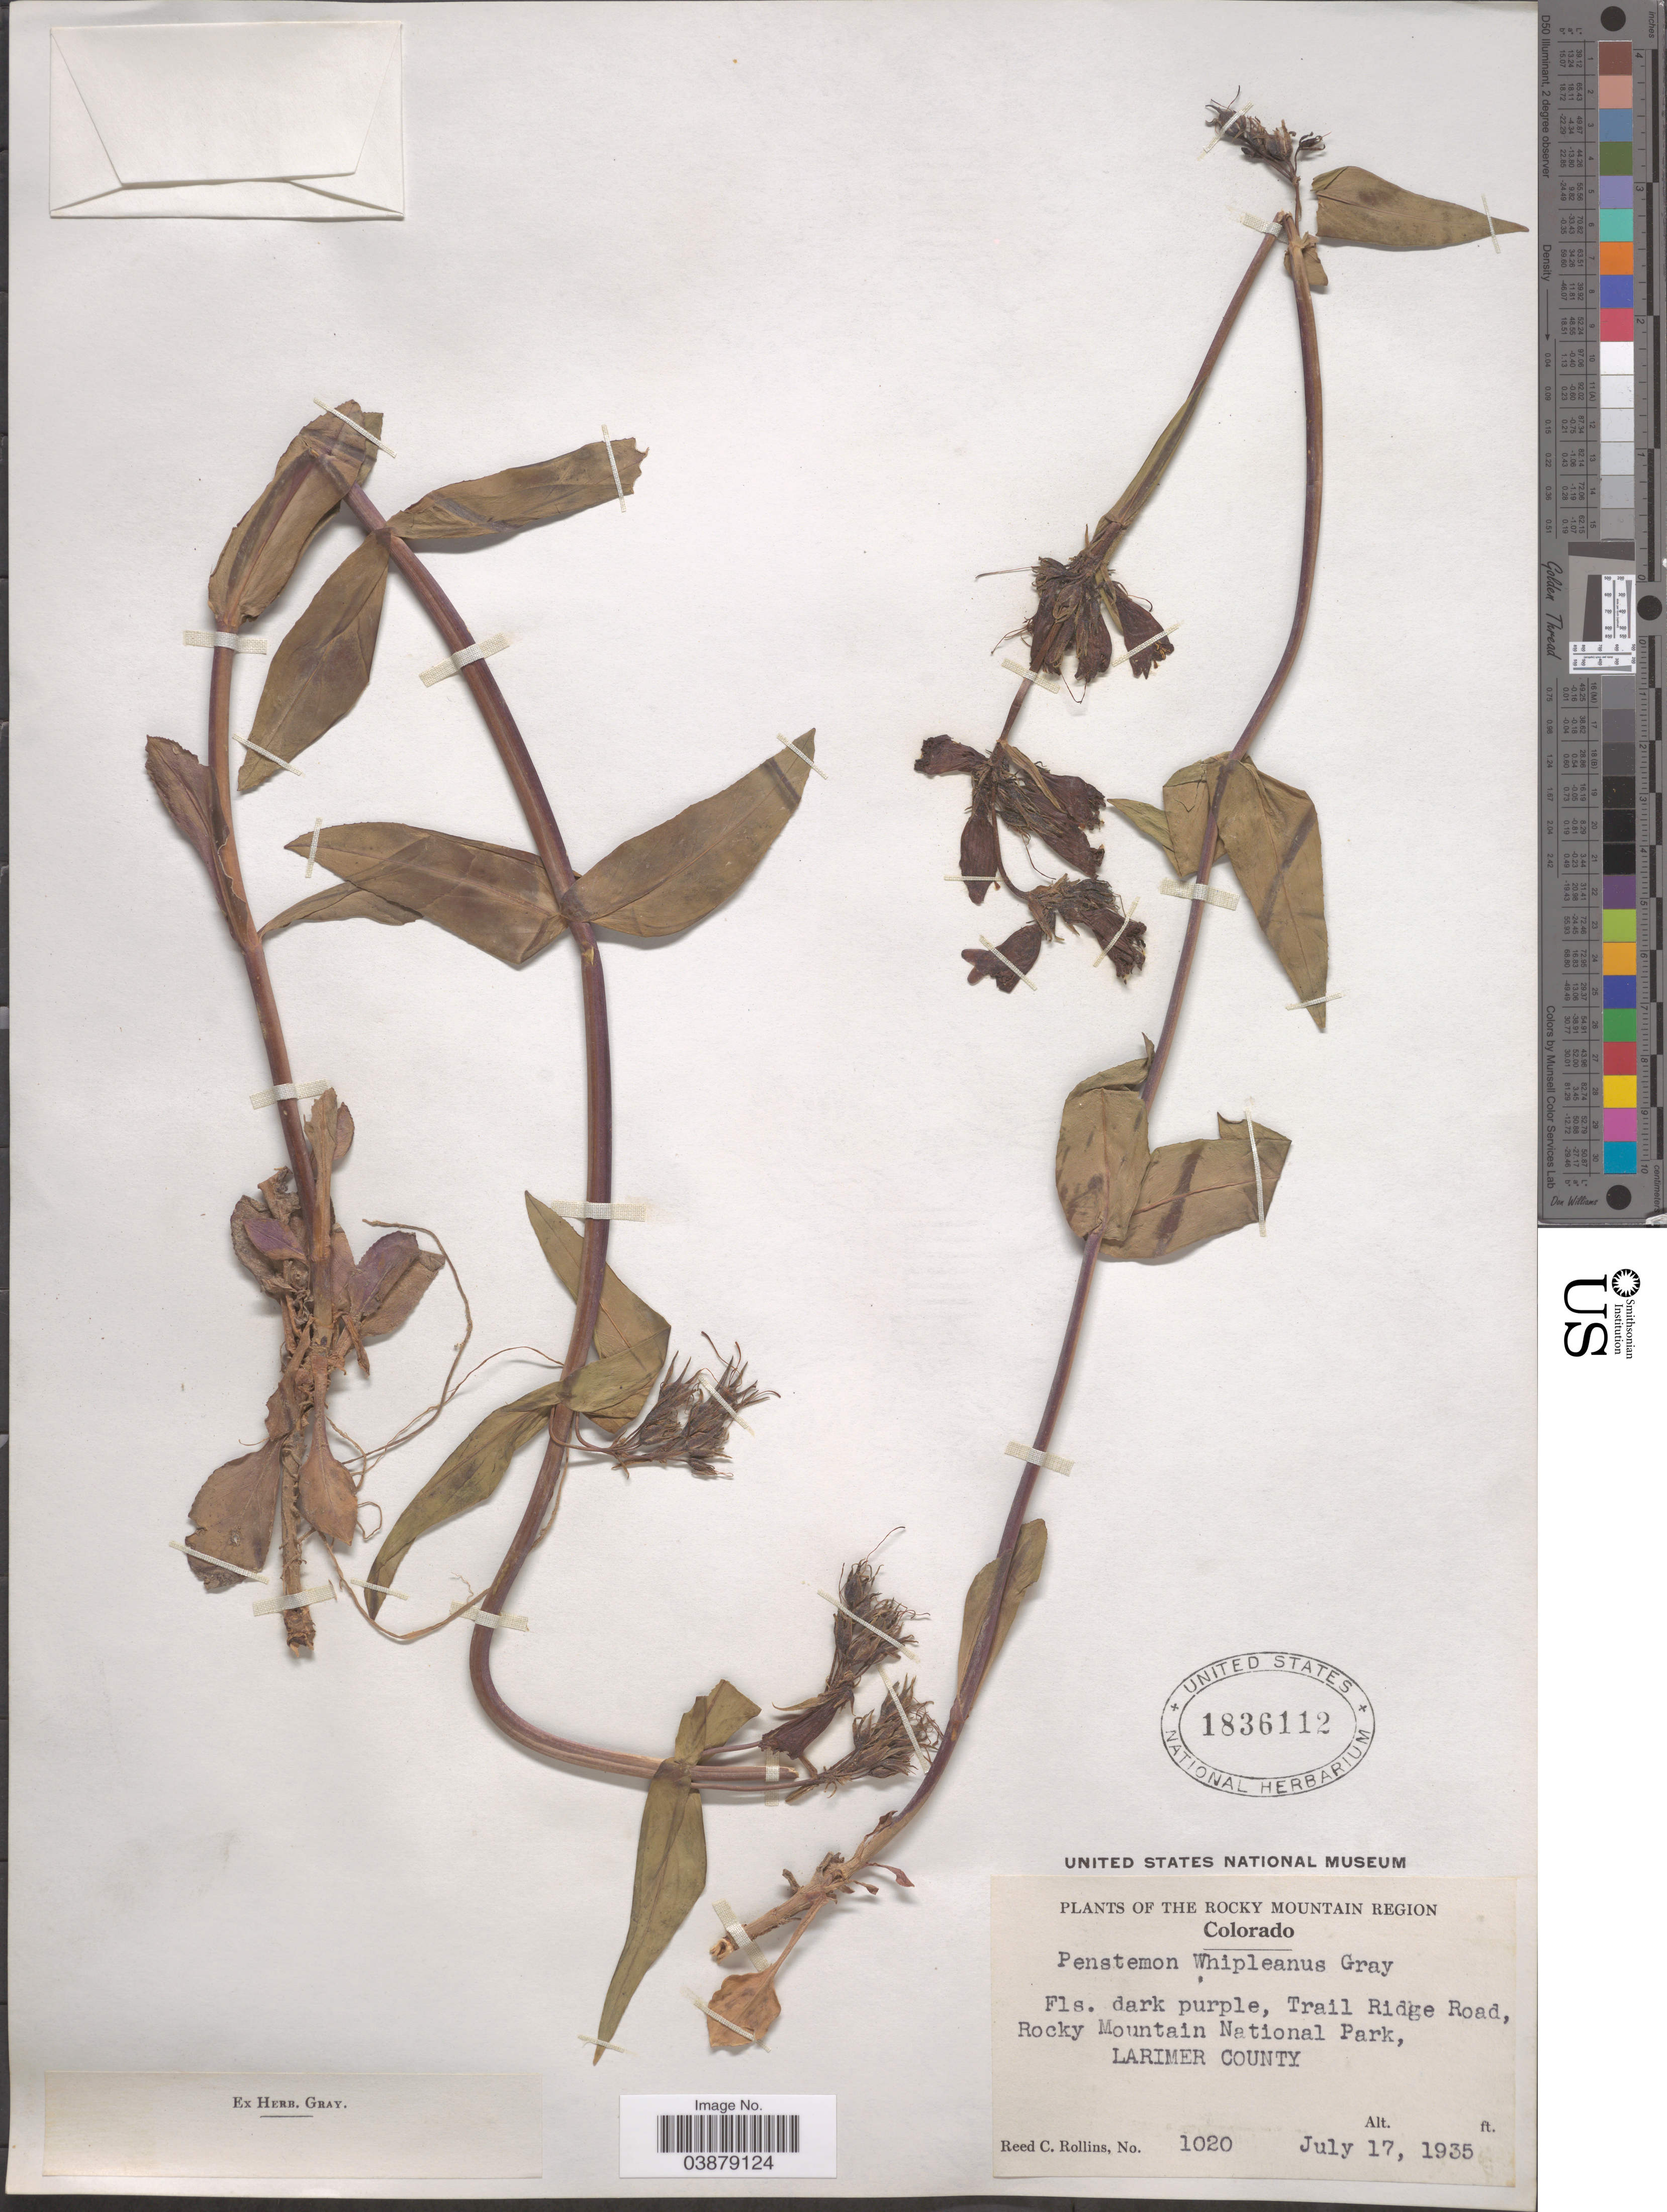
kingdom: Plantae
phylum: Tracheophyta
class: Magnoliopsida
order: Lamiales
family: Plantaginaceae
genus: Penstemon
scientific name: Penstemon whippleanus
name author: A. Gray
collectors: R. C. Rollins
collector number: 1020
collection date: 1935-07-17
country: United States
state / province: Colorado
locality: Rocky Mountain Region. Trail Ridge Road, Rocky Mountain National Park, Larimer County.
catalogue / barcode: US 1836112